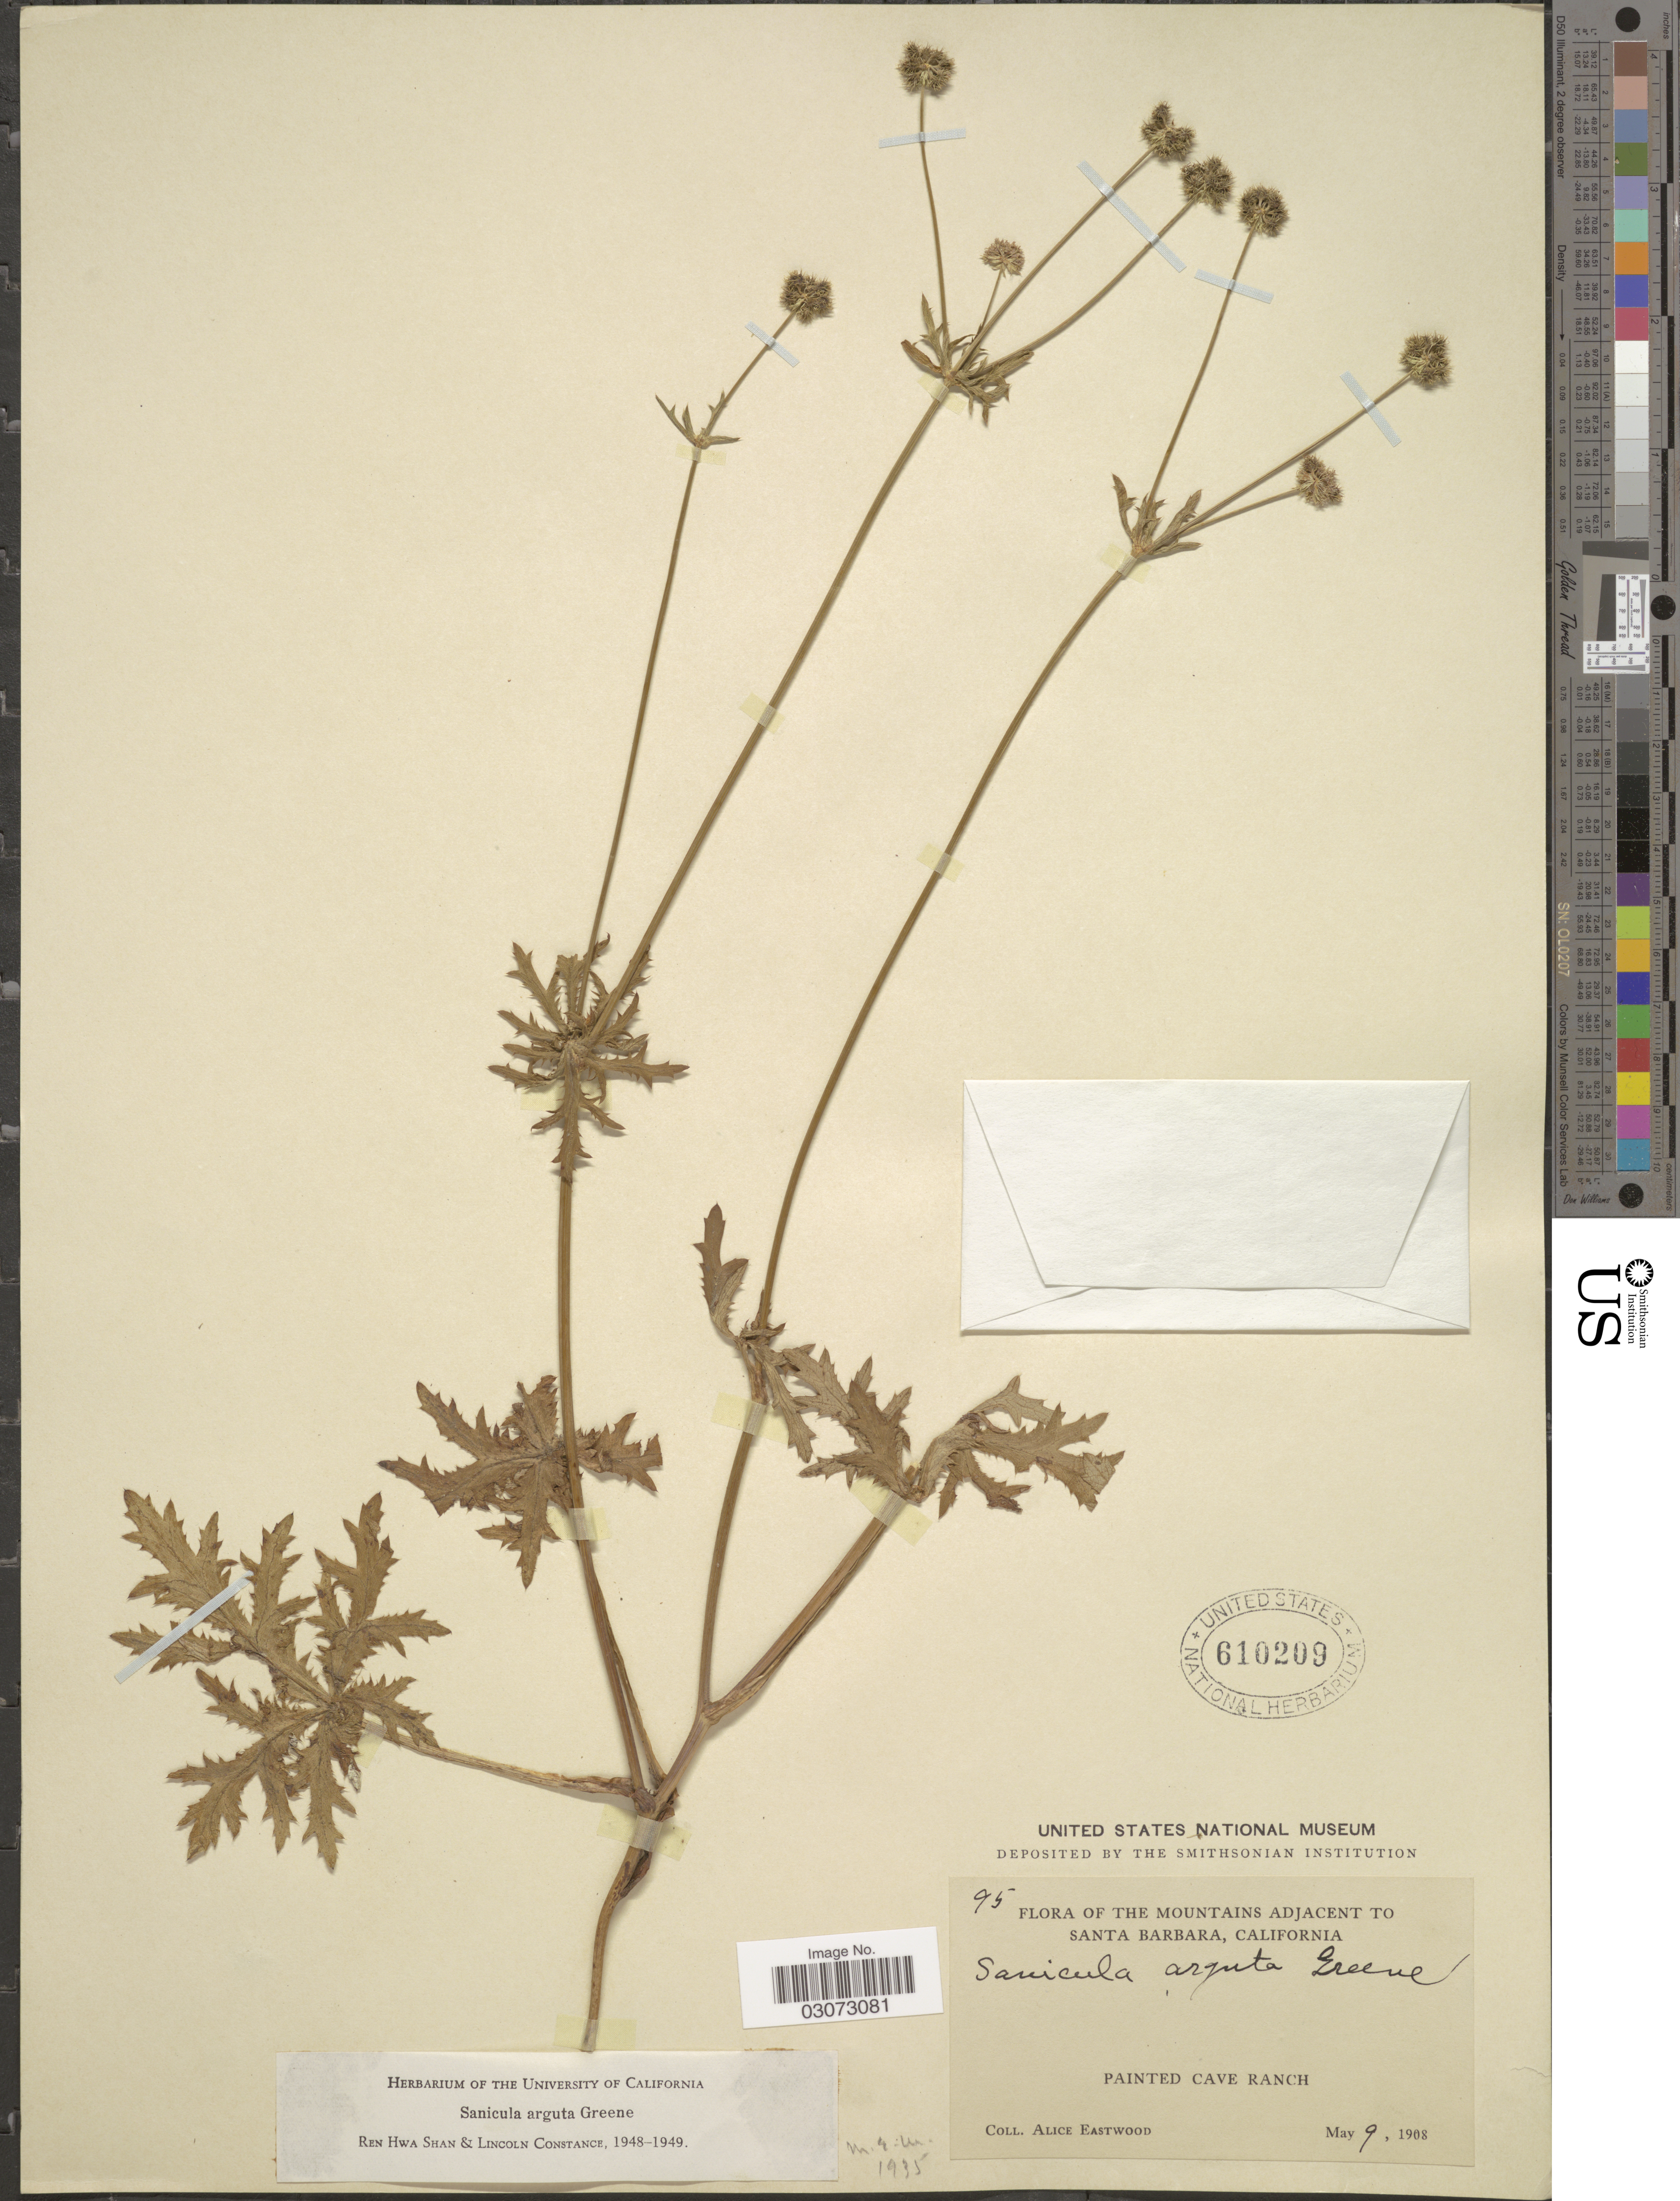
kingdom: Plantae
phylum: Tracheophyta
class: Magnoliopsida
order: Apiales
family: Apiaceae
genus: Sanicula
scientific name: Sanicula arguta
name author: Greene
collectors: A. Eastwood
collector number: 95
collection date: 1908-05-09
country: United States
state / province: California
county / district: Santa Barbara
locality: The Mountains adjacent to Santa Barbara. Painted Cave Ranch.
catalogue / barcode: US 610209